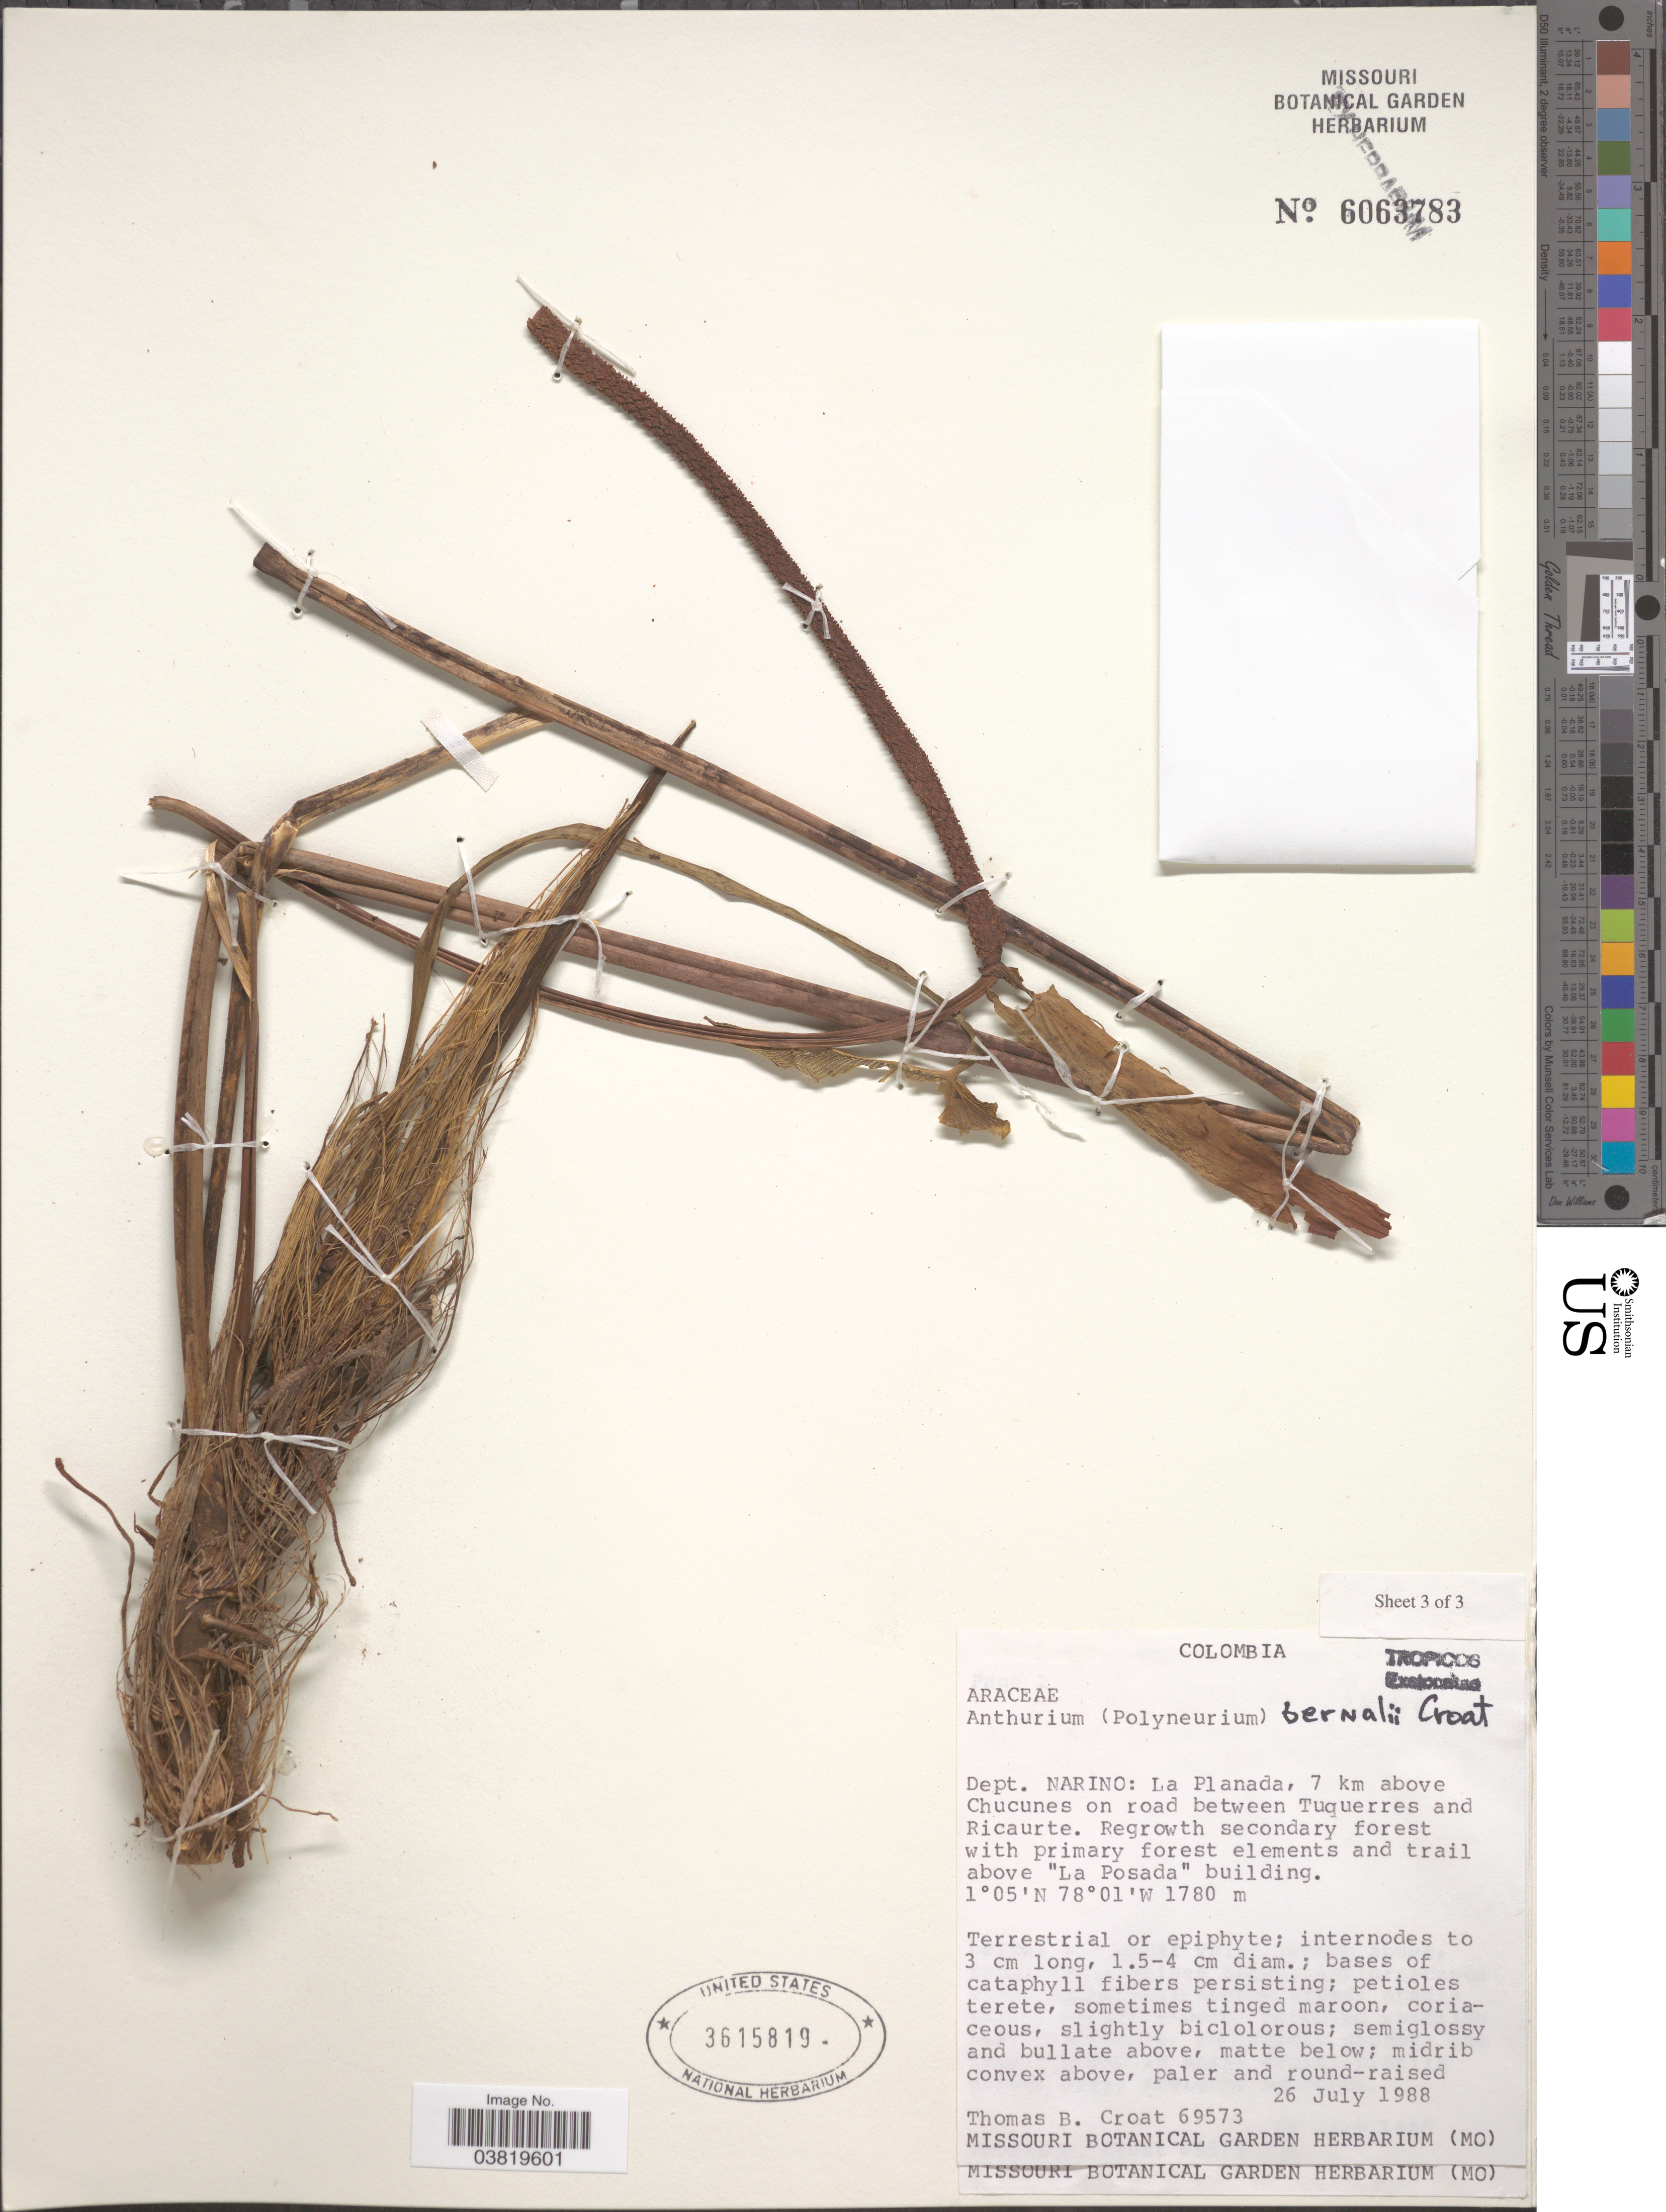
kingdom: Plantae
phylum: Tracheophyta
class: Liliopsida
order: Alismatales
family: Araceae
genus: Anthurium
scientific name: Anthurium bernalii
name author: Croat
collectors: T. B. Croat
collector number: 69573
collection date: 1988-07-26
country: Colombia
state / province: Nariño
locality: Dept. Narino: La Planada, 7 km above Chucunes on road between Tuquerres and Ricaurte. Trail above 'La Posada' building.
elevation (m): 1780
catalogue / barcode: US 3615819